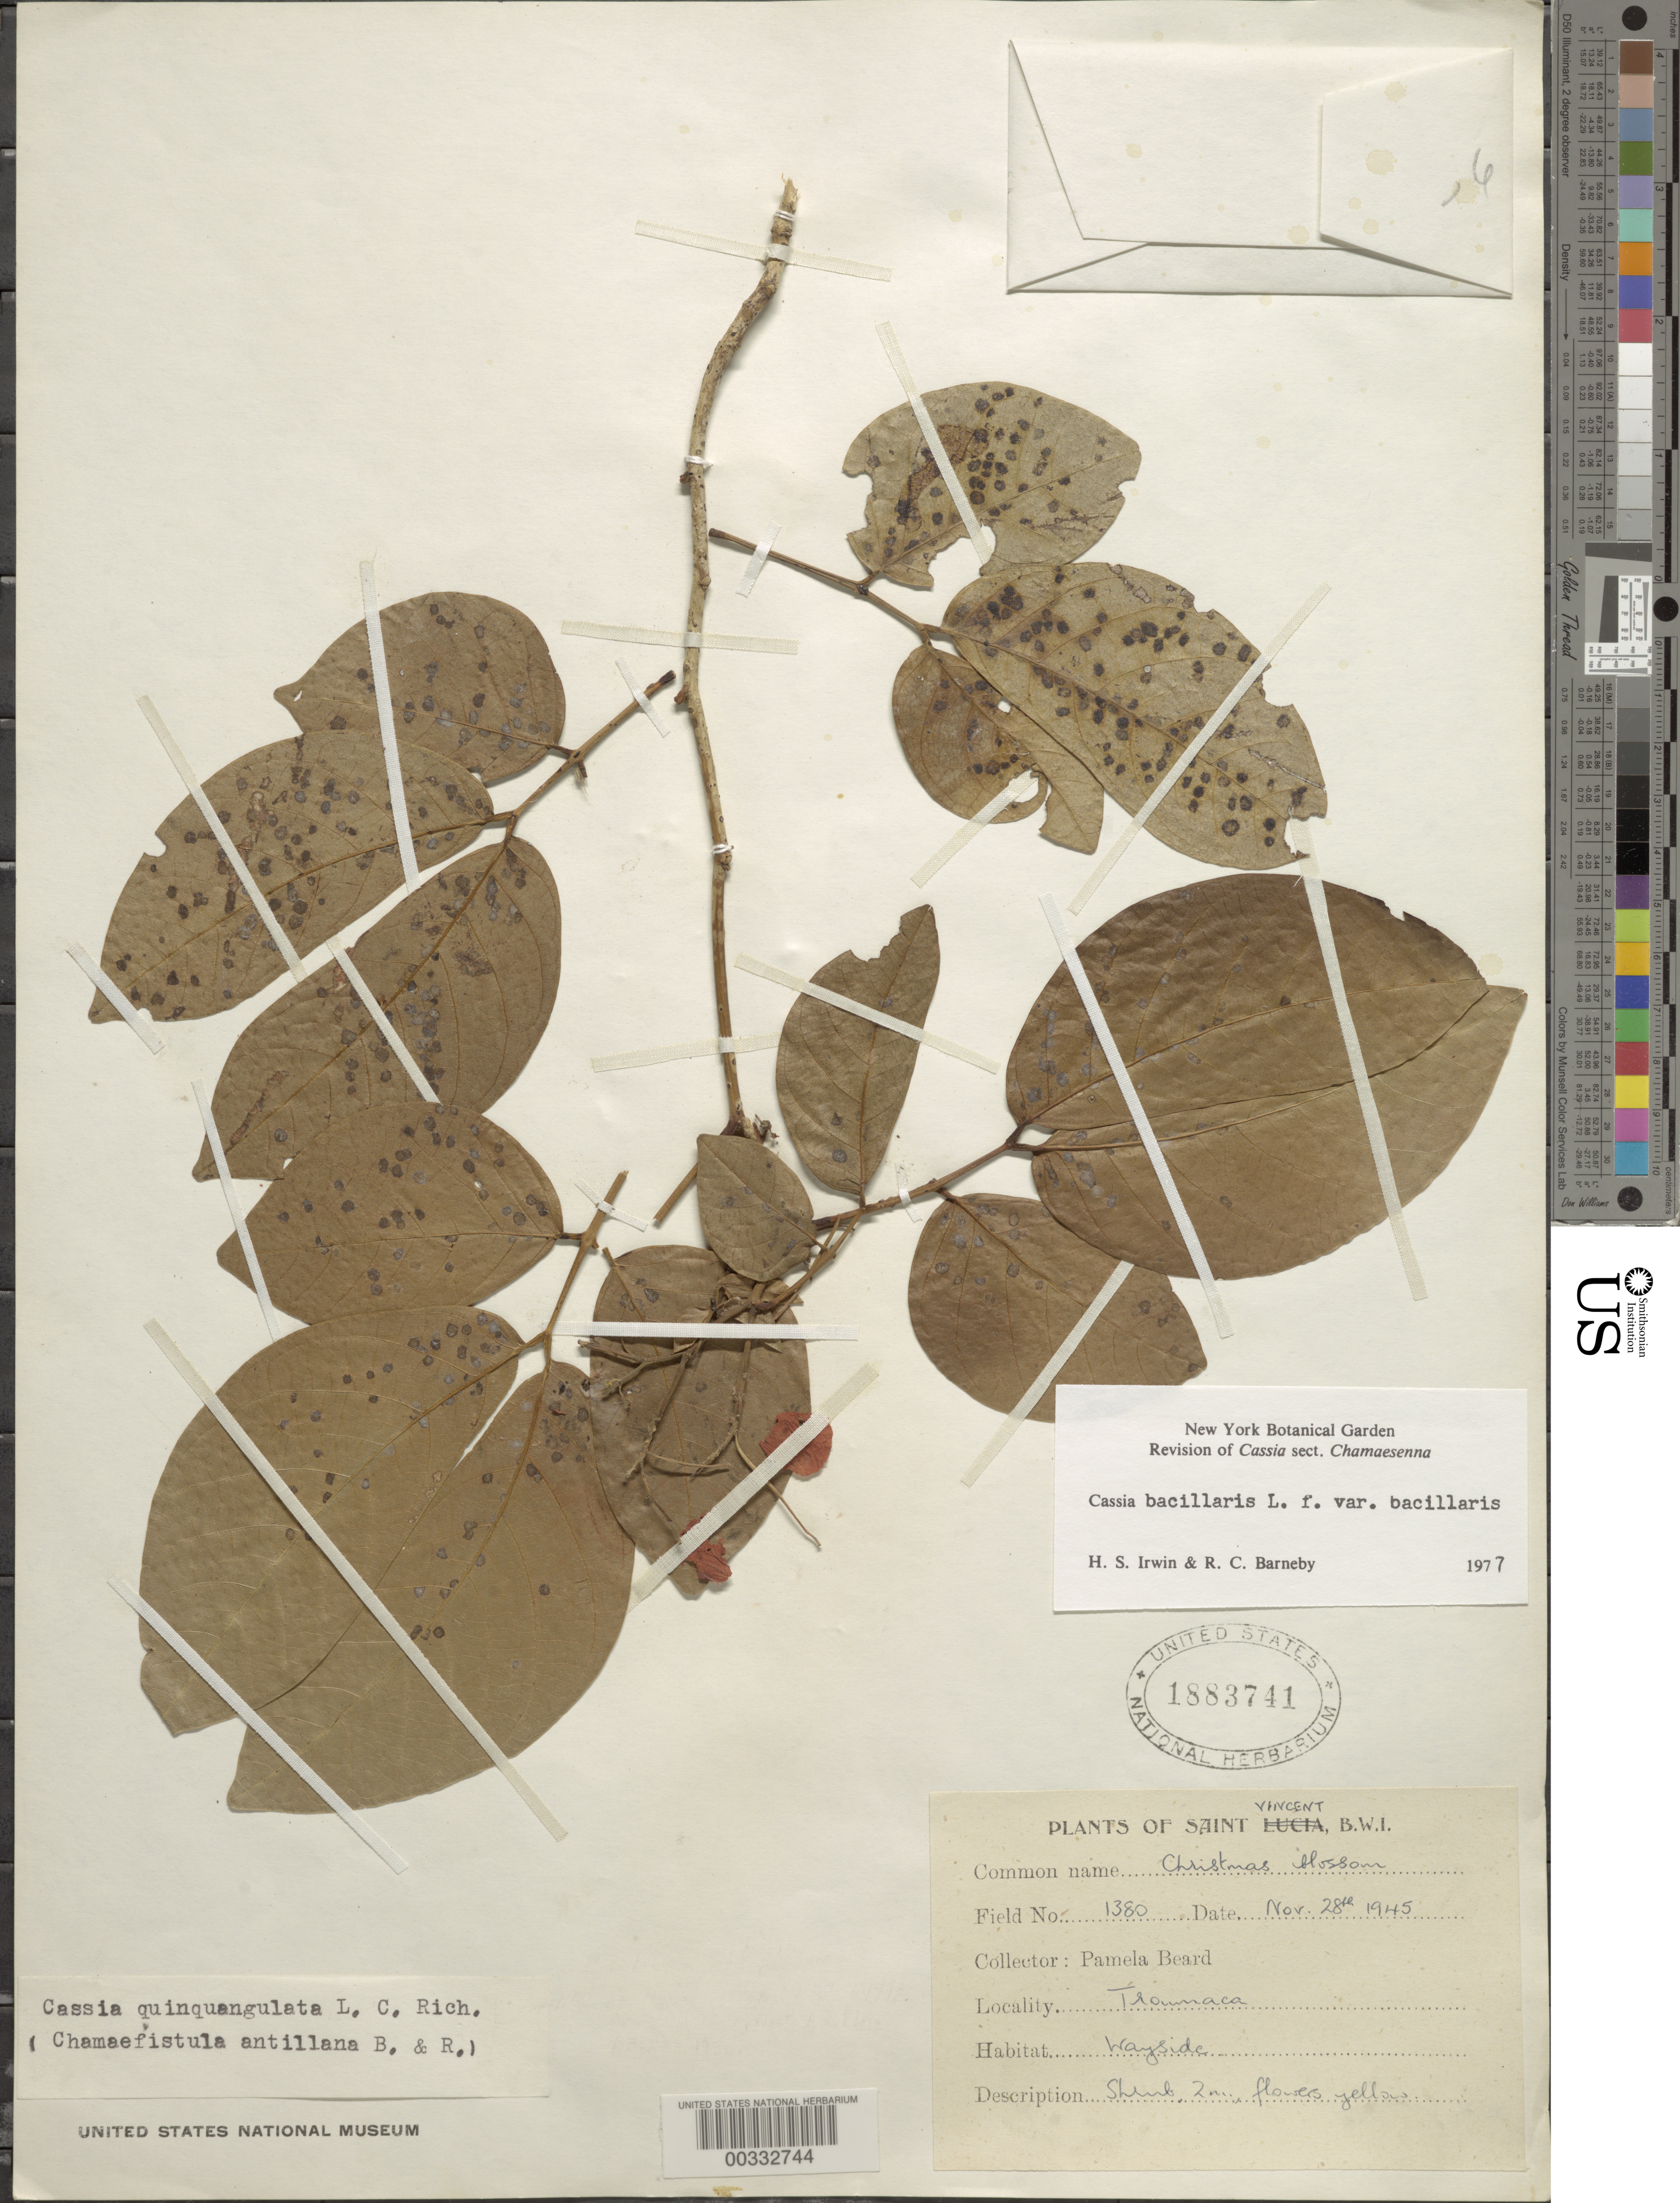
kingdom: Plantae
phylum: Tracheophyta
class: Magnoliopsida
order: Fabales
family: Fabaceae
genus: Senna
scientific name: Senna bacillaris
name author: (L. f.) H.S. Irwin & Barneby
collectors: P. Beard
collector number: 1380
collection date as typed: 28 Nov 1945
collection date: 1945-11-28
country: St. Vincent - Grenadines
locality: Trommaca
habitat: Wayside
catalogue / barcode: US 1883741